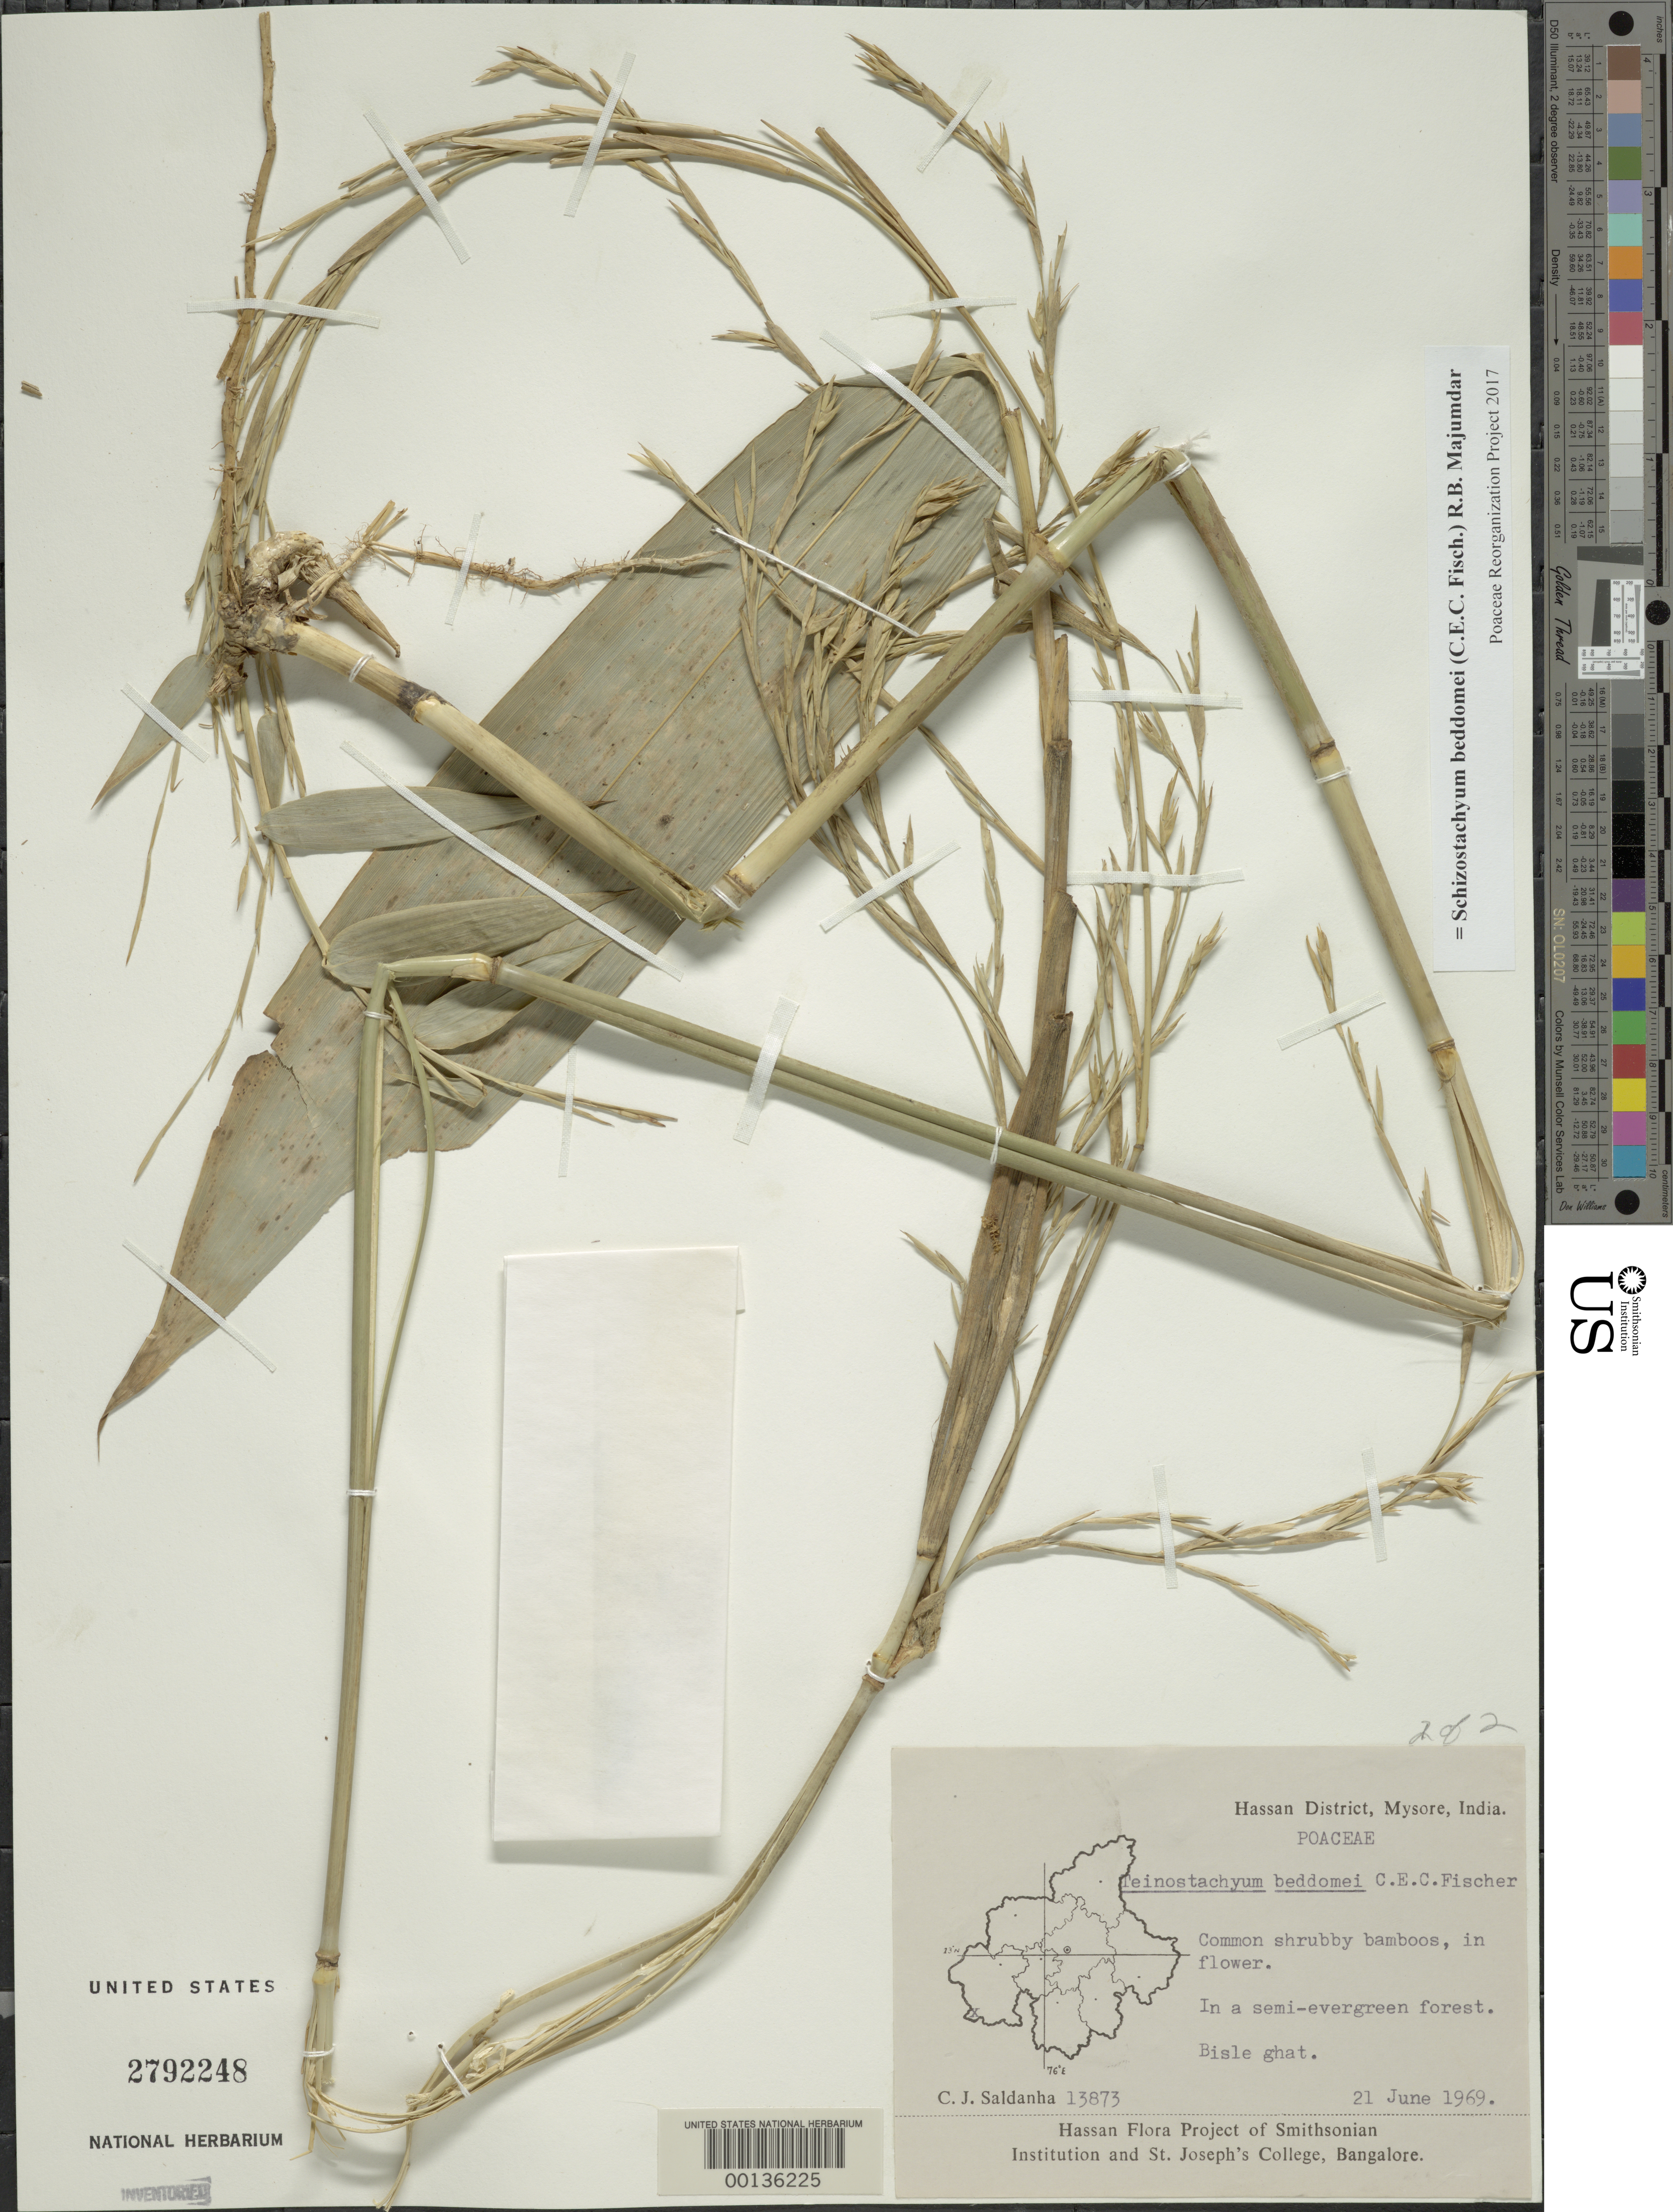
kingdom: Plantae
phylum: Tracheophyta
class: Liliopsida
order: Poales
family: Poaceae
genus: Schizostachyum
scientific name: Schizostachyum beddomei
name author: (C.E.C. Fisch.) R.B. Majumdar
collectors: C. J. Saldanha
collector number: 13873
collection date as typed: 21 Jun 1969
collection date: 1969-06-21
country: India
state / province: Karnataka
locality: Hassan, bisle ghat, mysore state [mysore state = karnataka.]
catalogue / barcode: US 2792248